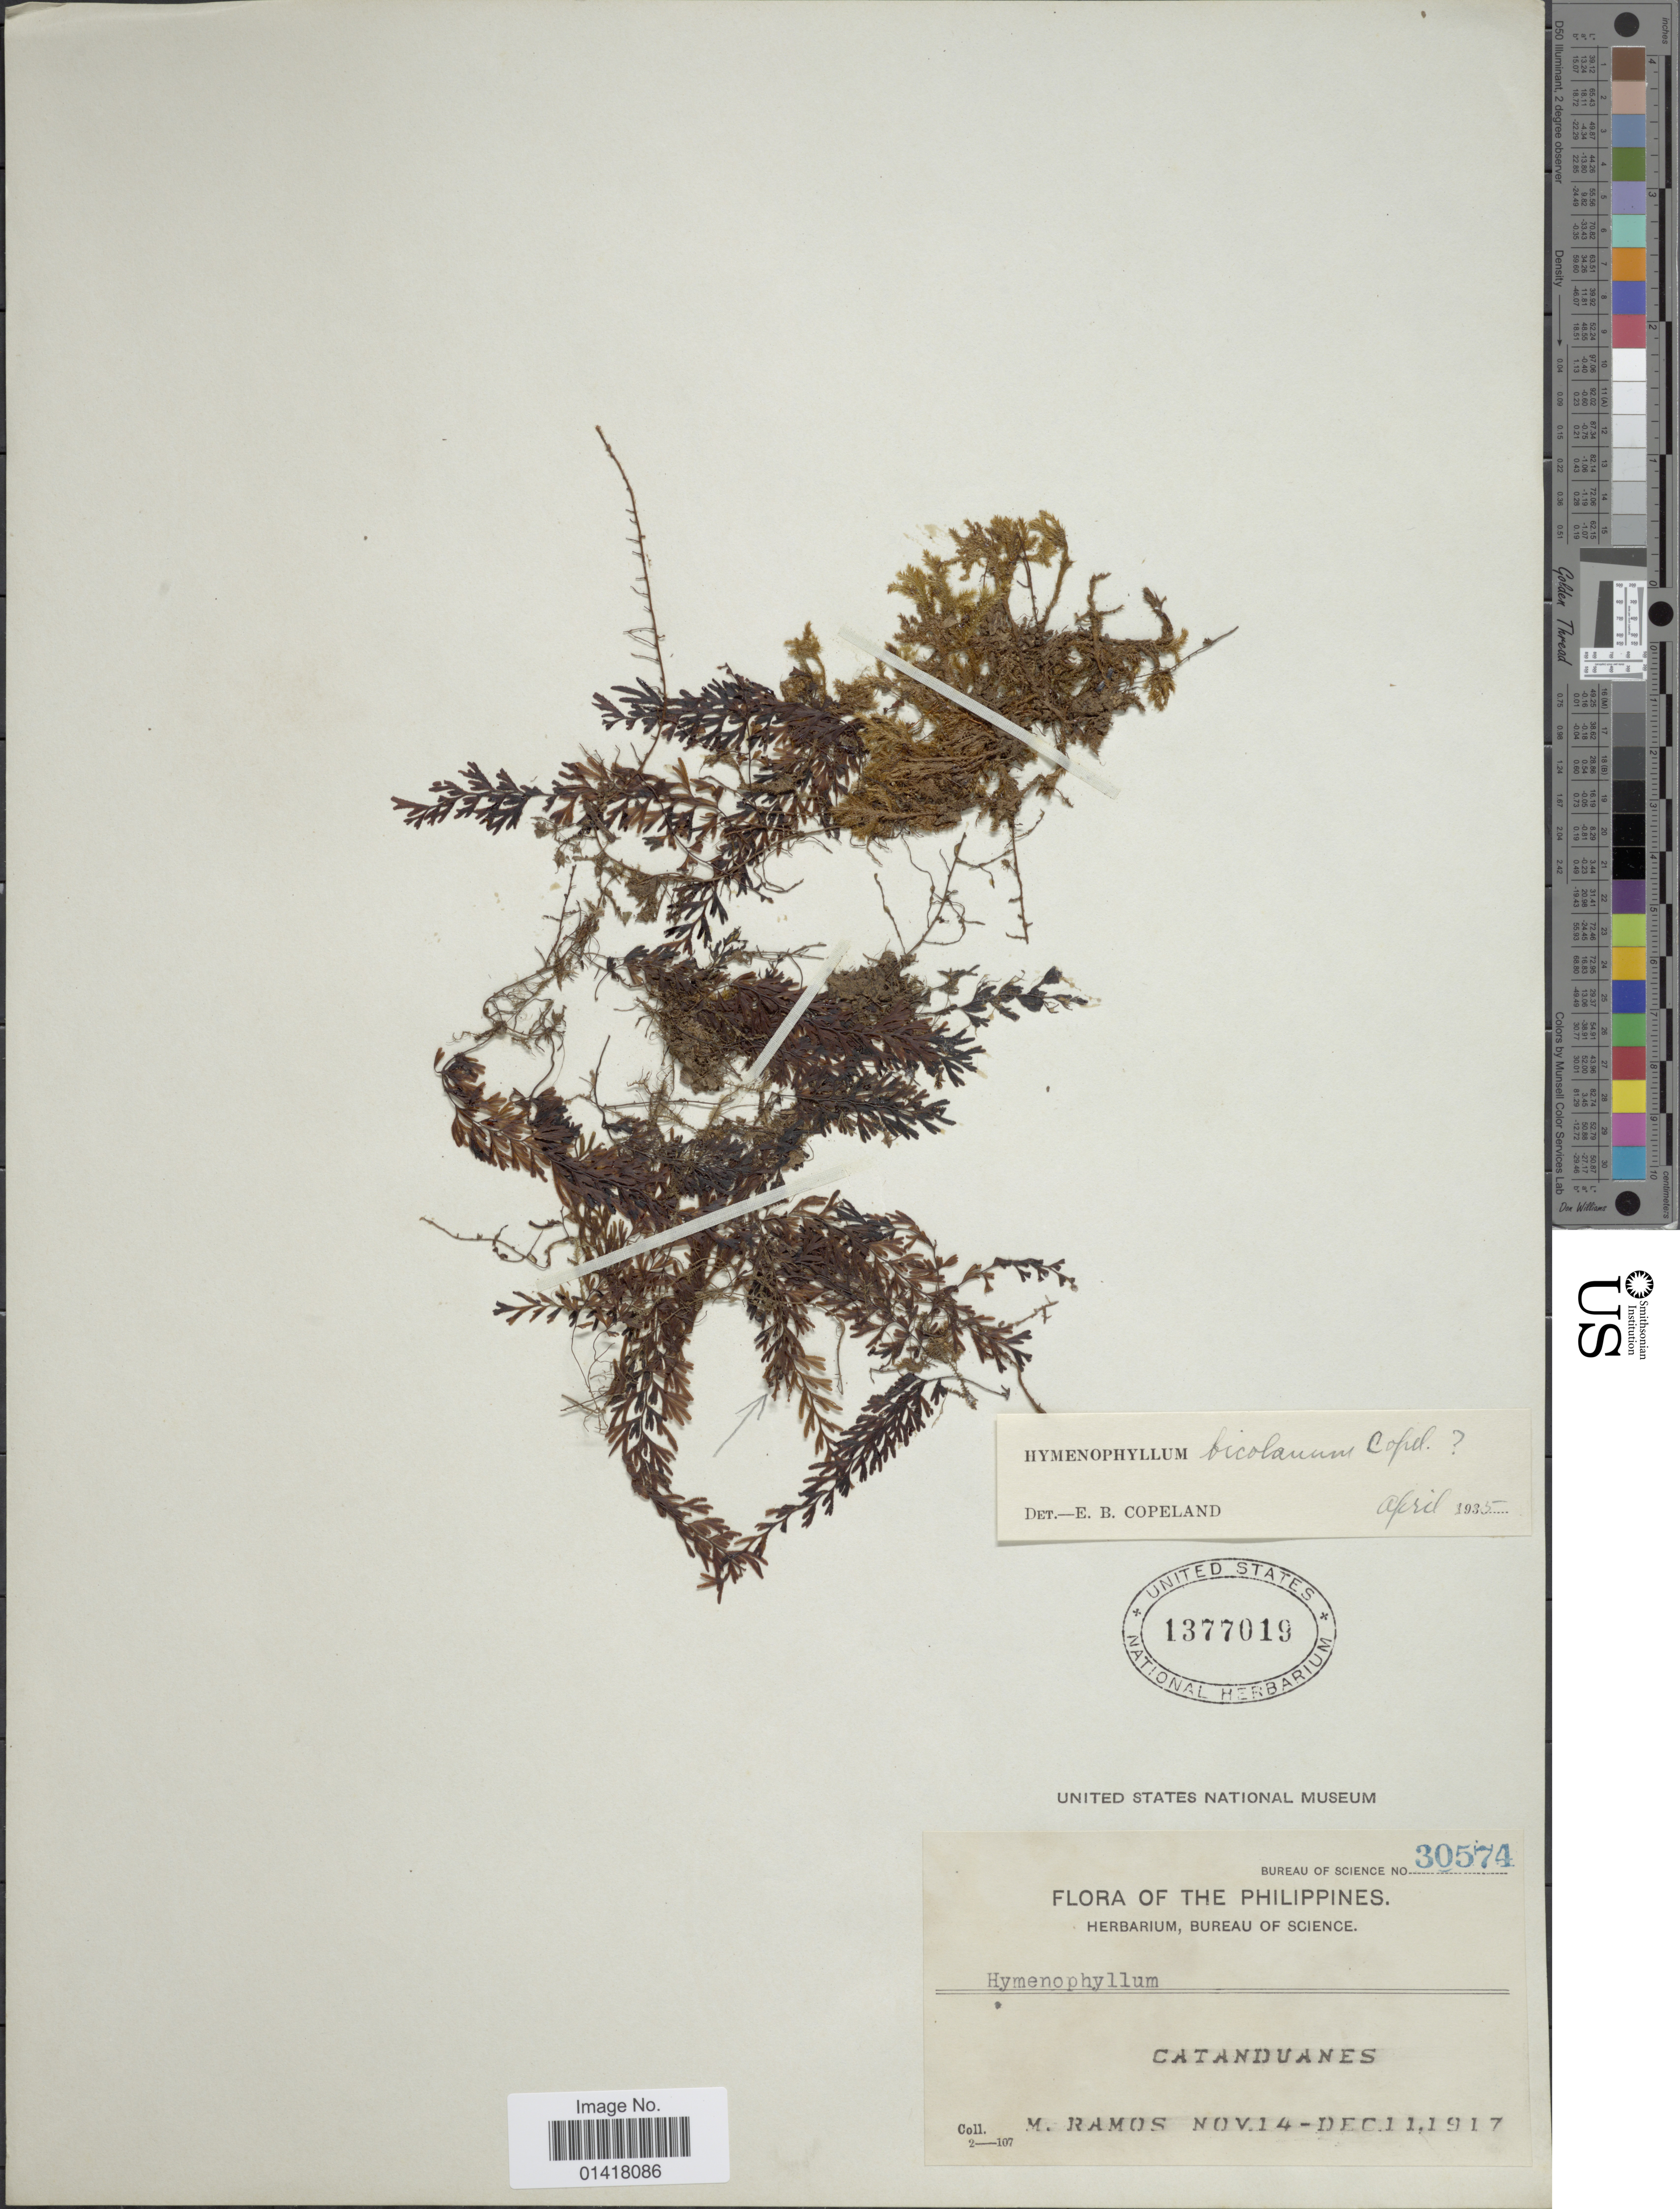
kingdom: Plantae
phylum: Tracheophyta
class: Polypodiopsida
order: Hymenophyllales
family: Hymenophyllaceae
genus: Hymenophyllum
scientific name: Hymenophyllum bicolanum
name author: Copel.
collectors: M. Ramos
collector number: Bureau of Science 30574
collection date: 1917-11-14/1917-12-11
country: Philippines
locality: The Philippines. Cantanduanes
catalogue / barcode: US 1377019